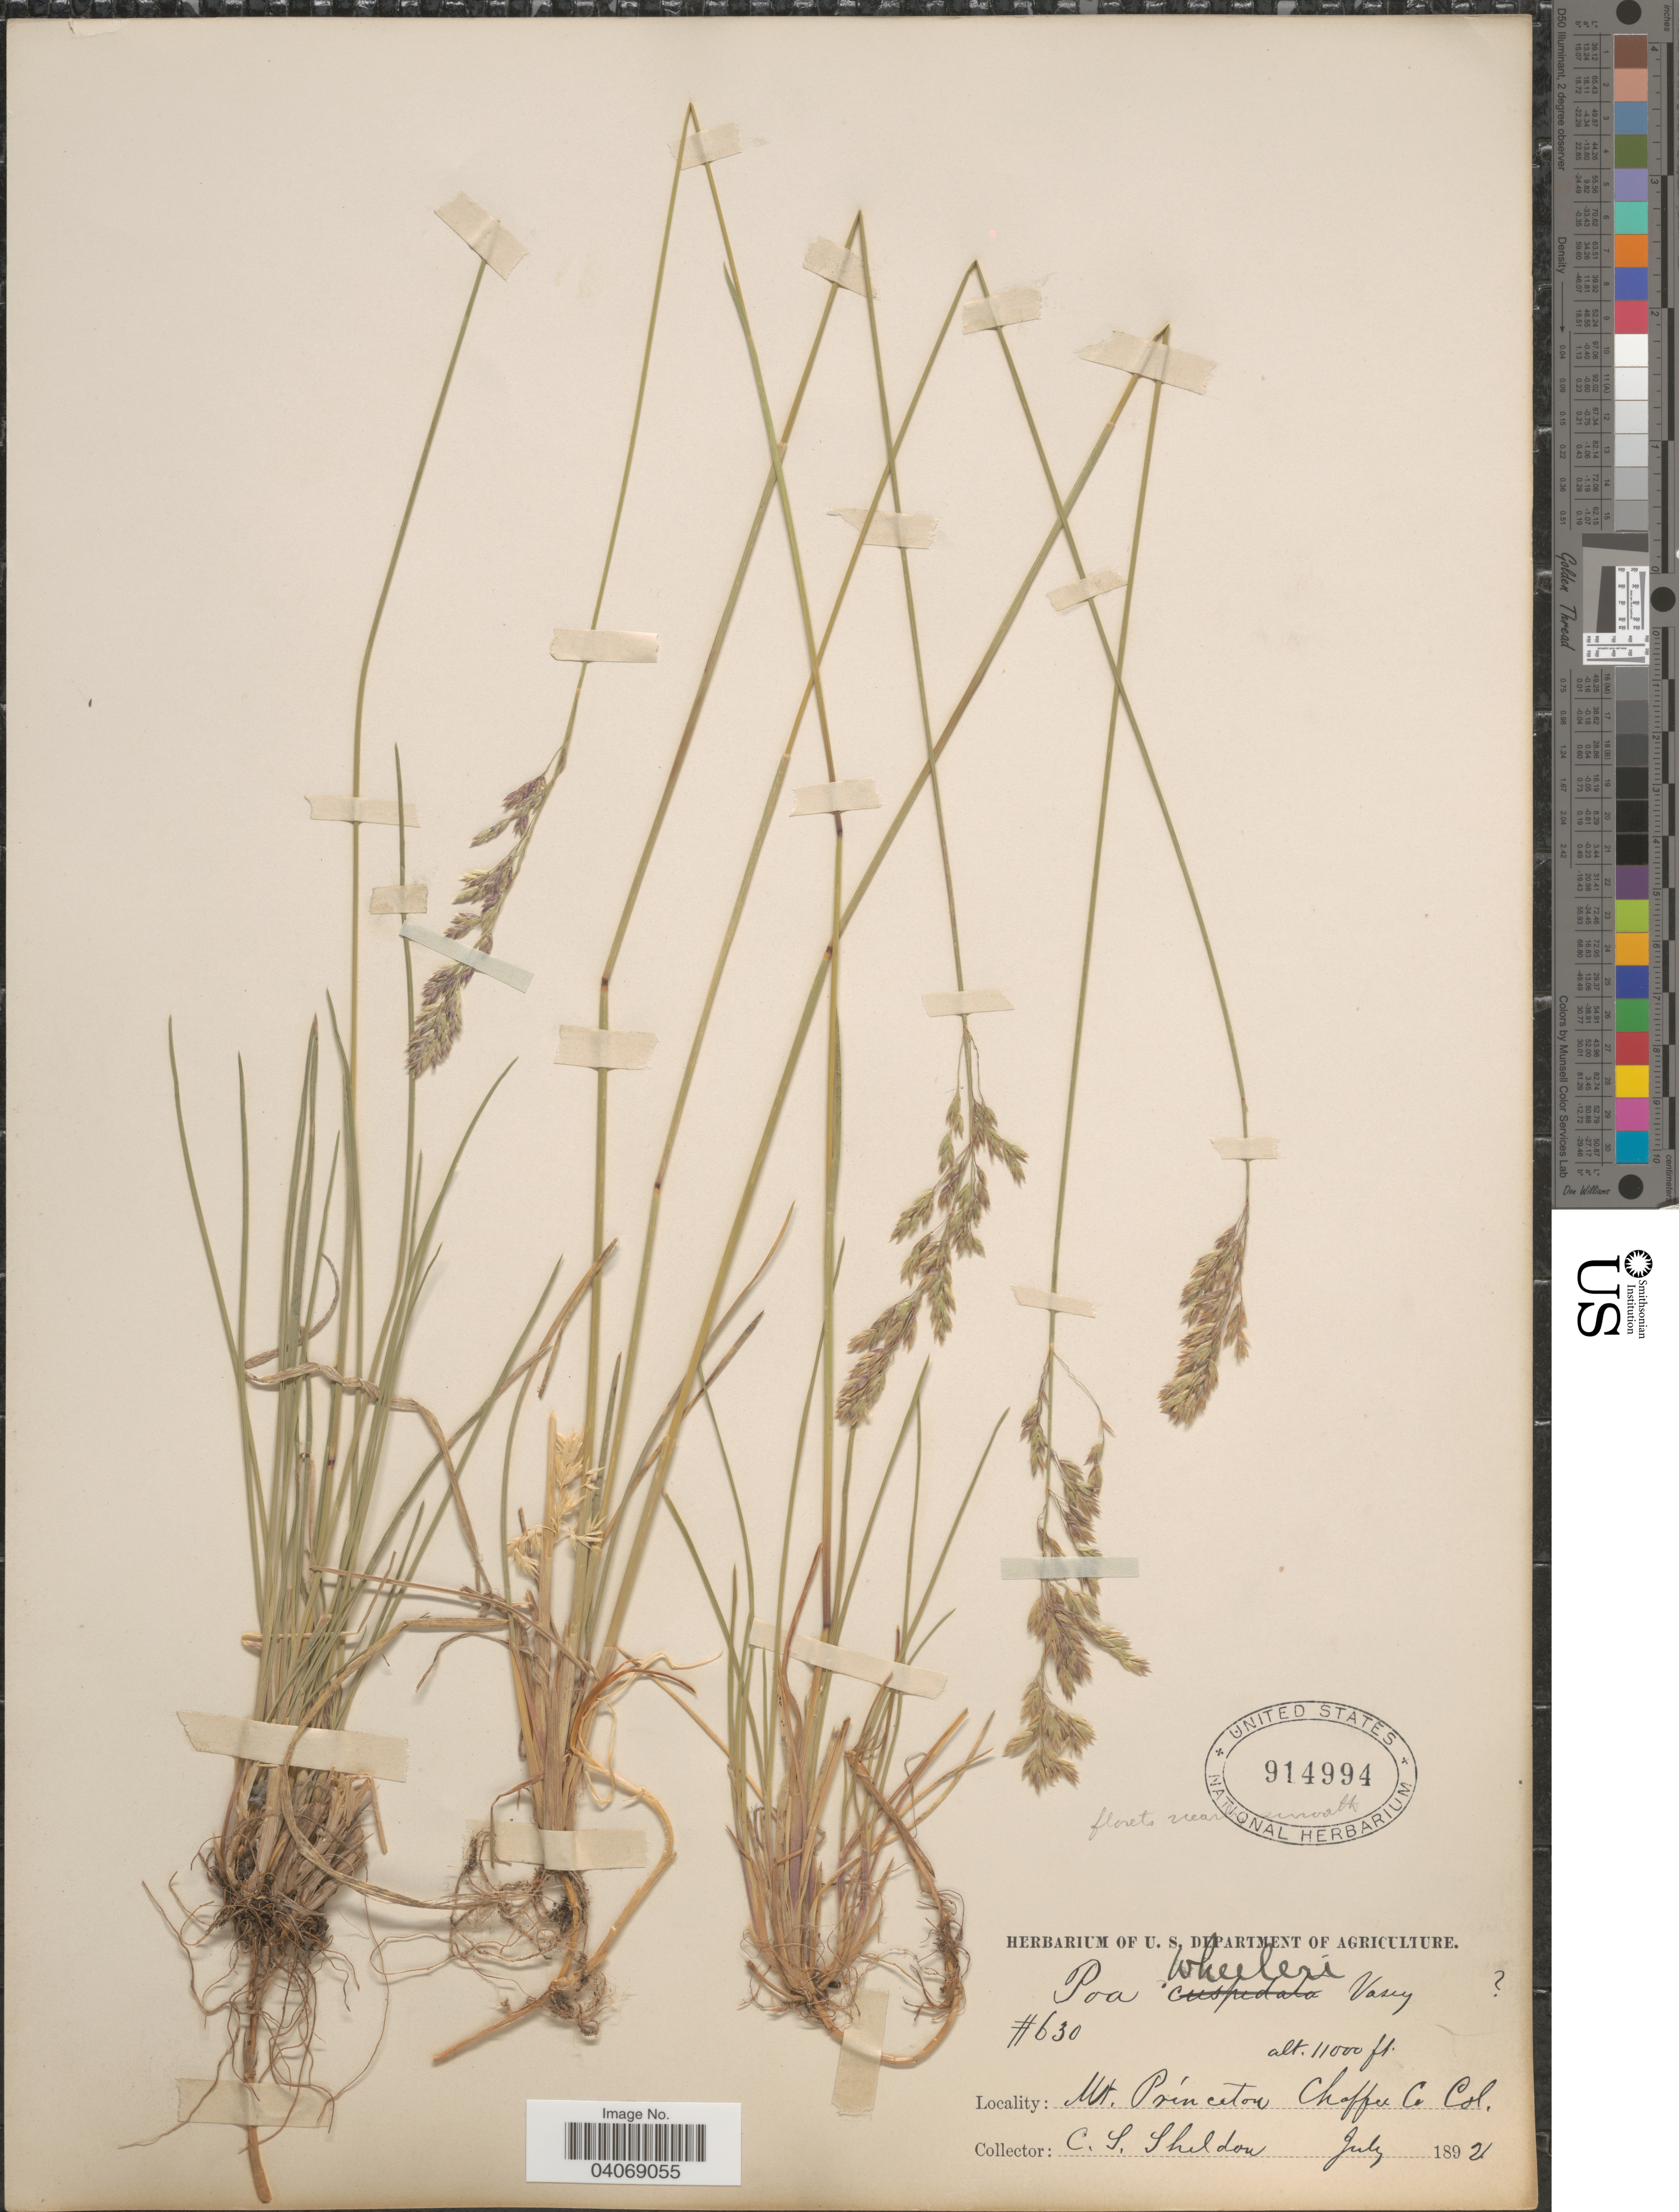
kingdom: Plantae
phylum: Tracheophyta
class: Liliopsida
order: Poales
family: Poaceae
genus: Poa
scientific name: Poa wheeleri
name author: Vasey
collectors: C. S. Sheldon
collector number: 630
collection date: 1892-07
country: United States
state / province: Colorado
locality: Mt. Princeton Chaffee Co.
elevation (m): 3353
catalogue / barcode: US 914994